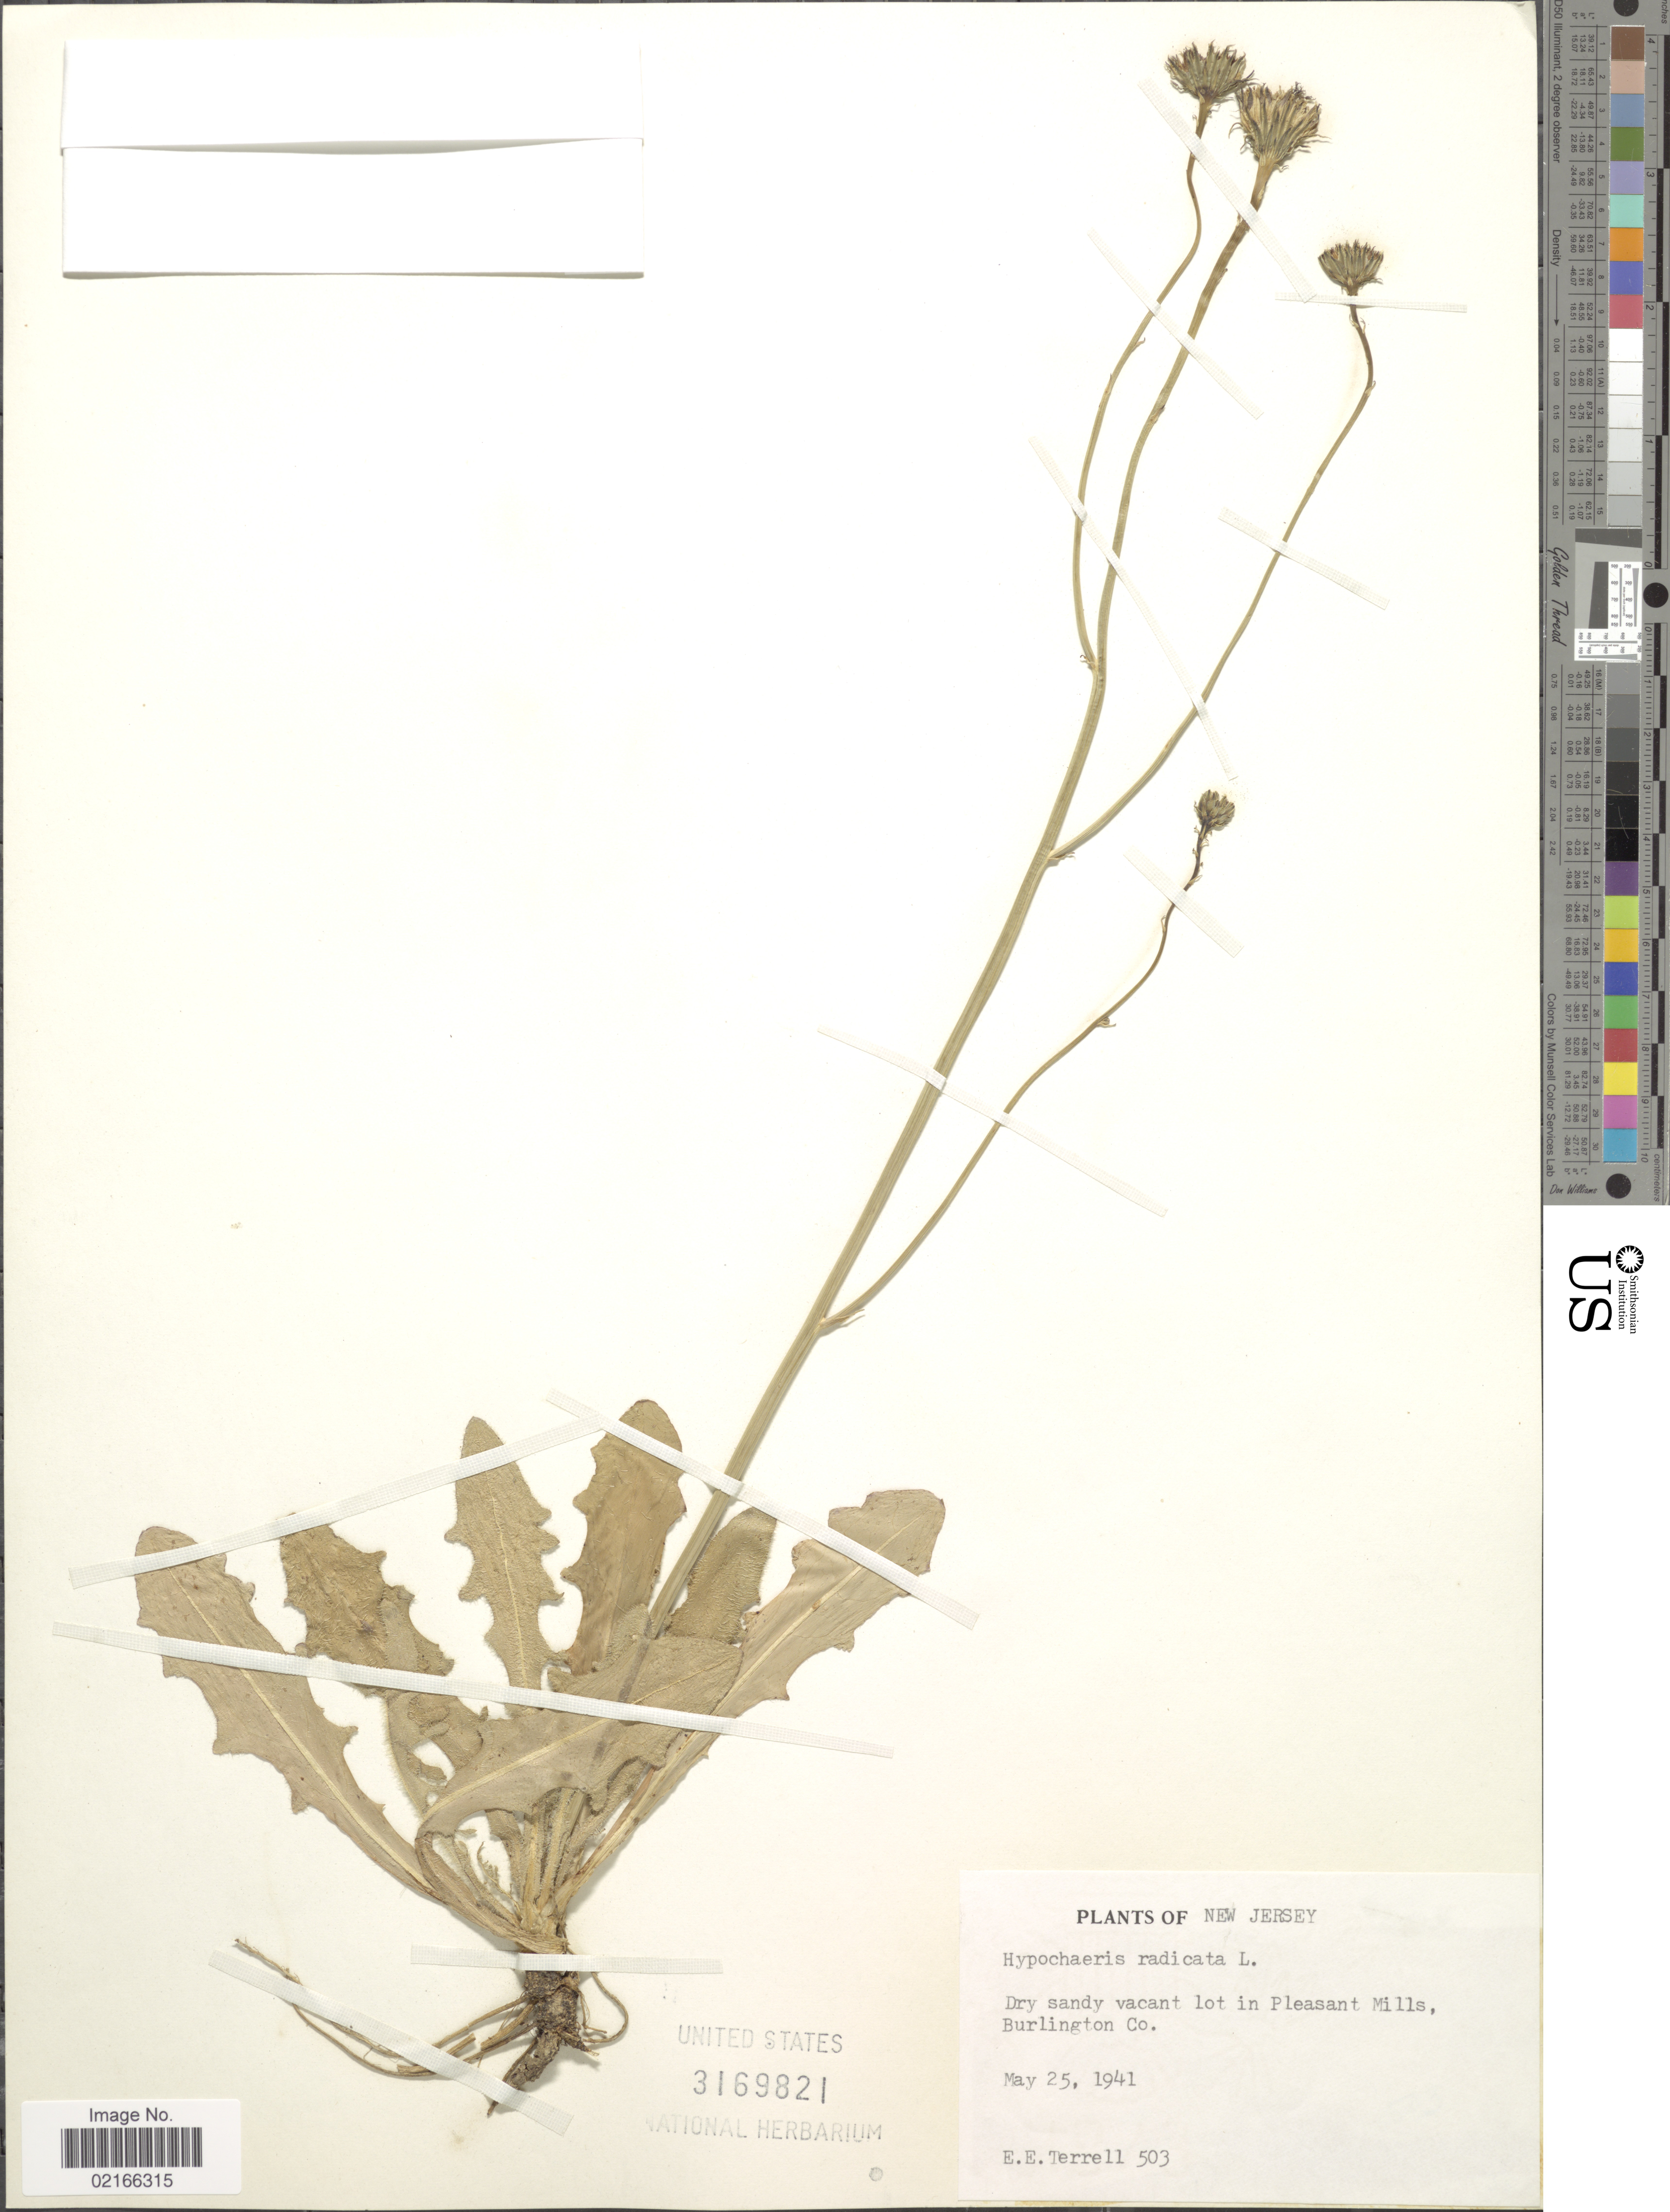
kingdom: Plantae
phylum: Tracheophyta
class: Magnoliopsida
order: Asterales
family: Asteraceae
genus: Hypochaeris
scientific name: Hypochaeris radicata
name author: L.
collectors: E. E. Terrell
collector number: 503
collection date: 1941-05-25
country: United States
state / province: New Jersey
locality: Pleasant Mills, Burlington Co.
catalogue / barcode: US 3169821